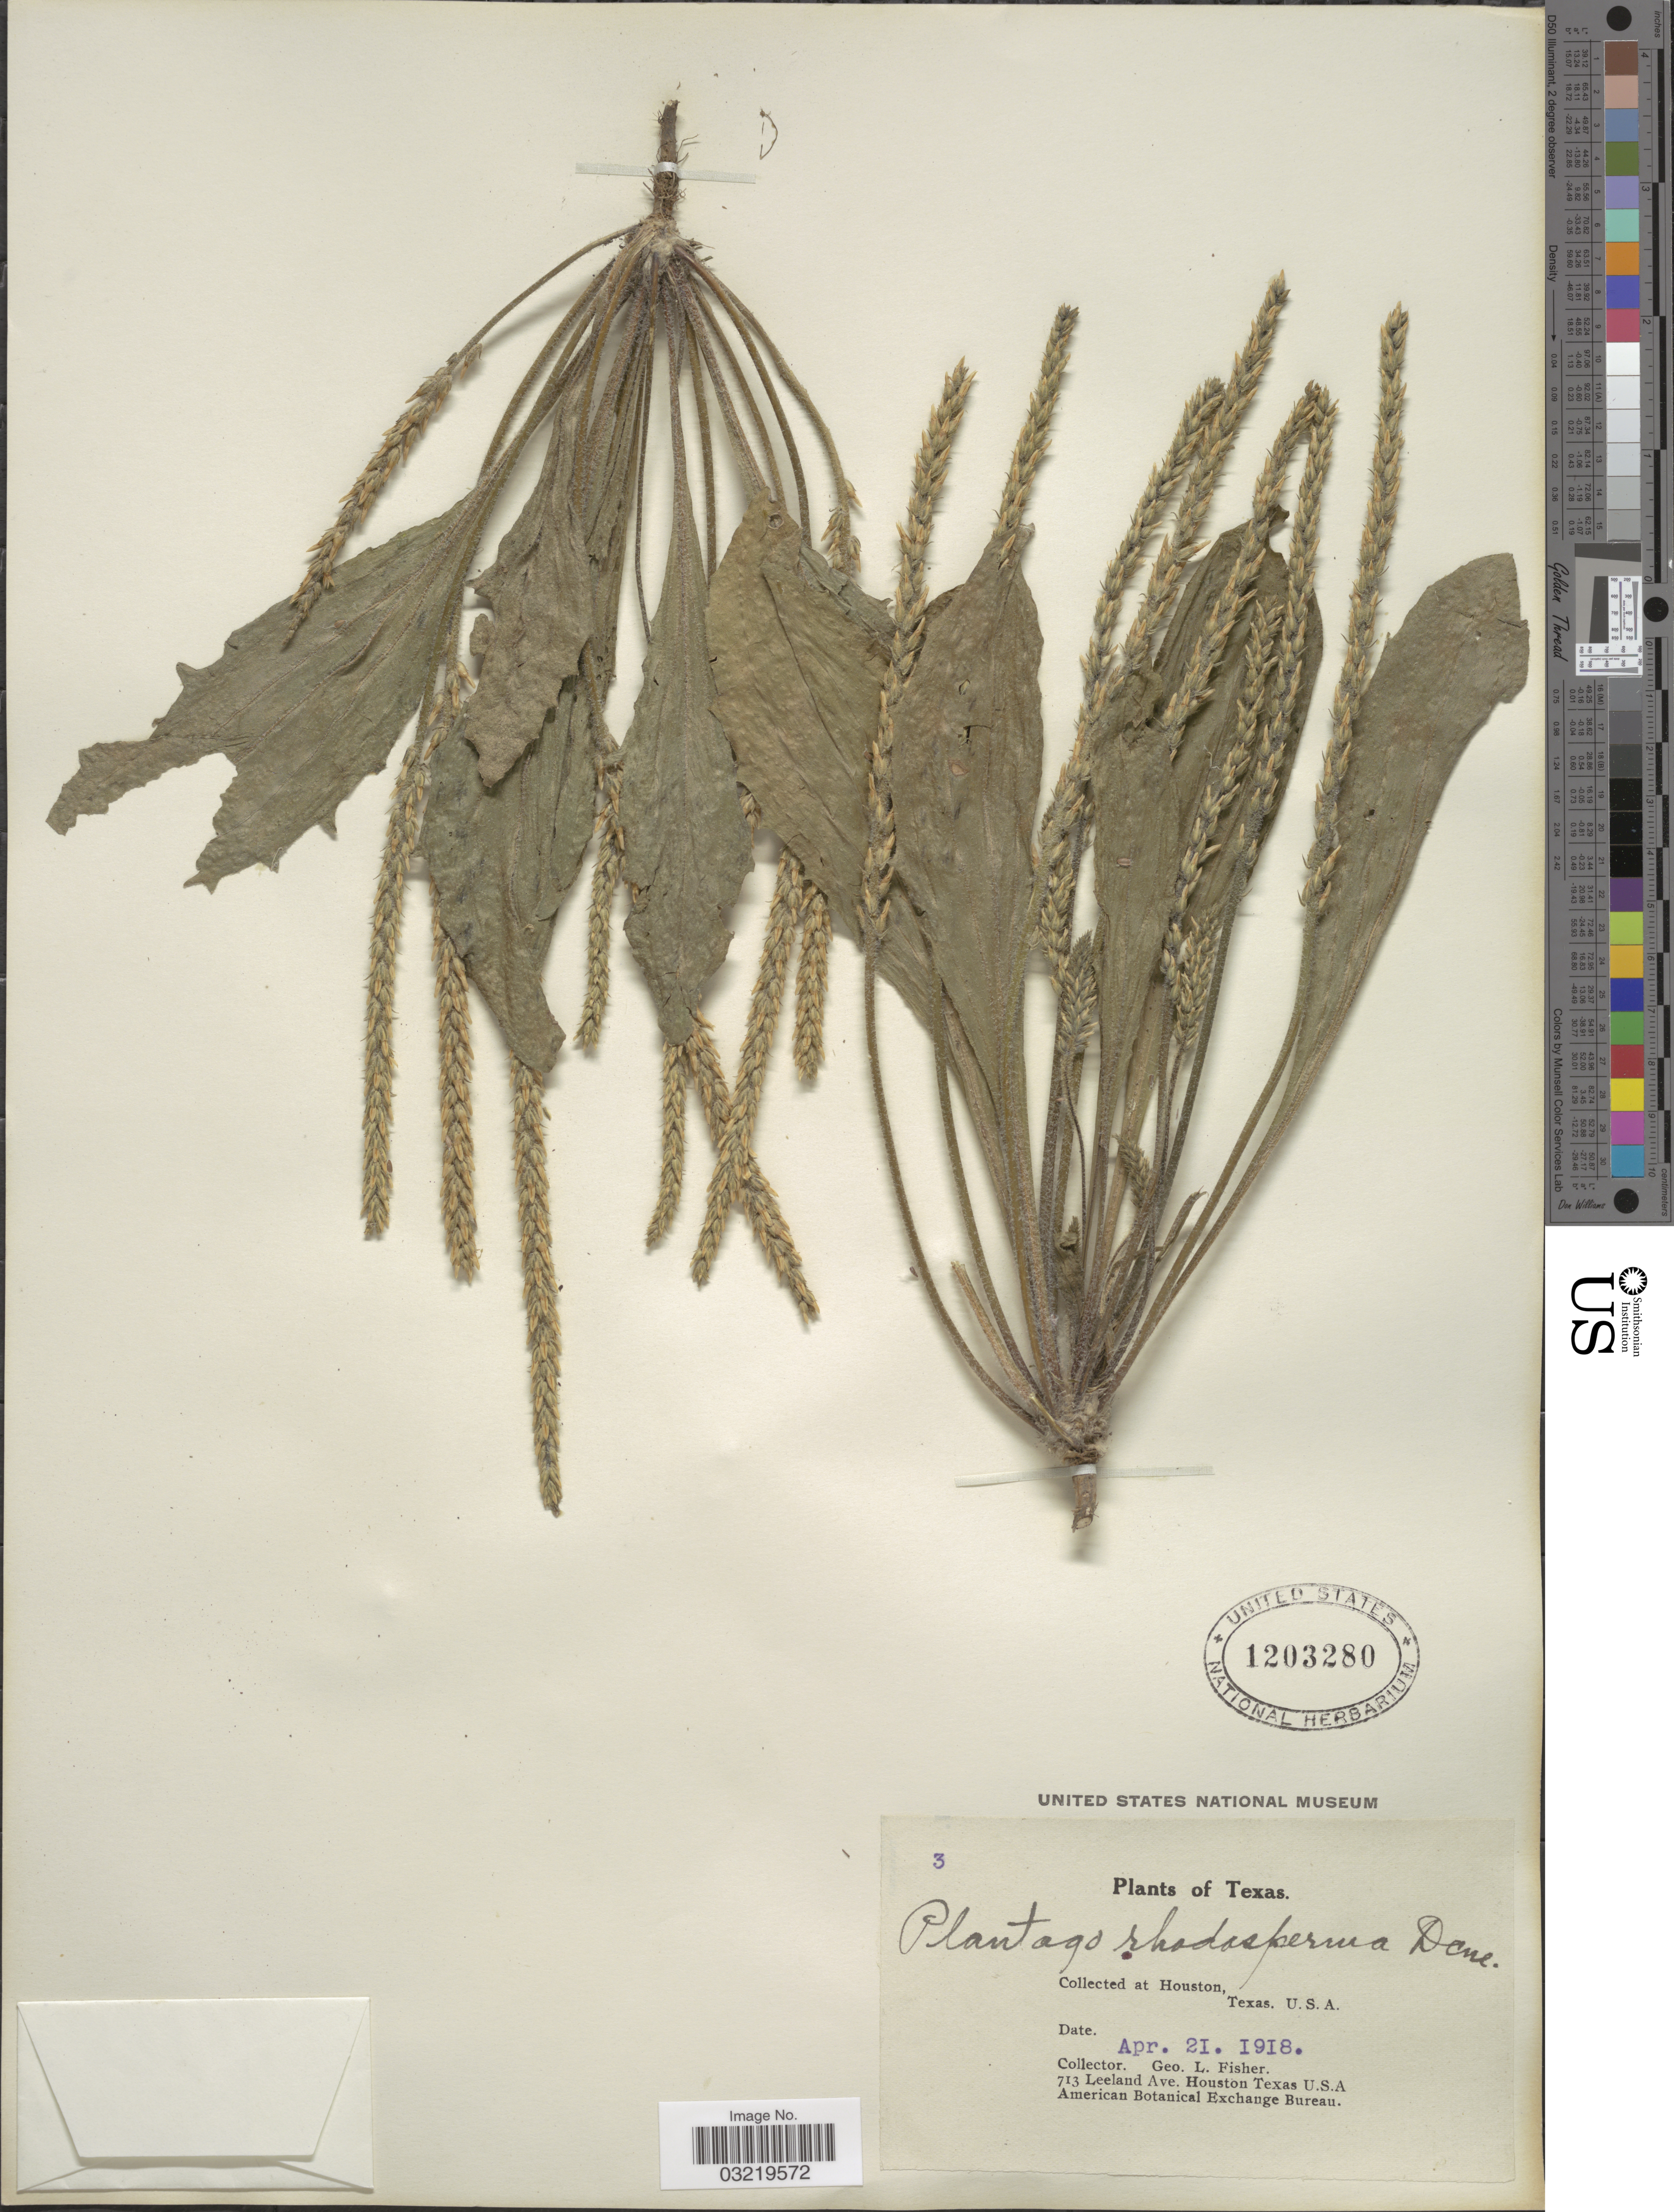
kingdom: Plantae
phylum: Tracheophyta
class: Magnoliopsida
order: Lamiales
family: Plantaginaceae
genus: Plantago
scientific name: Plantago rhodosperma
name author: Decne.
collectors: G. L. Fisher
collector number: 3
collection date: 1918-04-21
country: United States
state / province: Texas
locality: At Houston.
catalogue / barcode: US 1203280